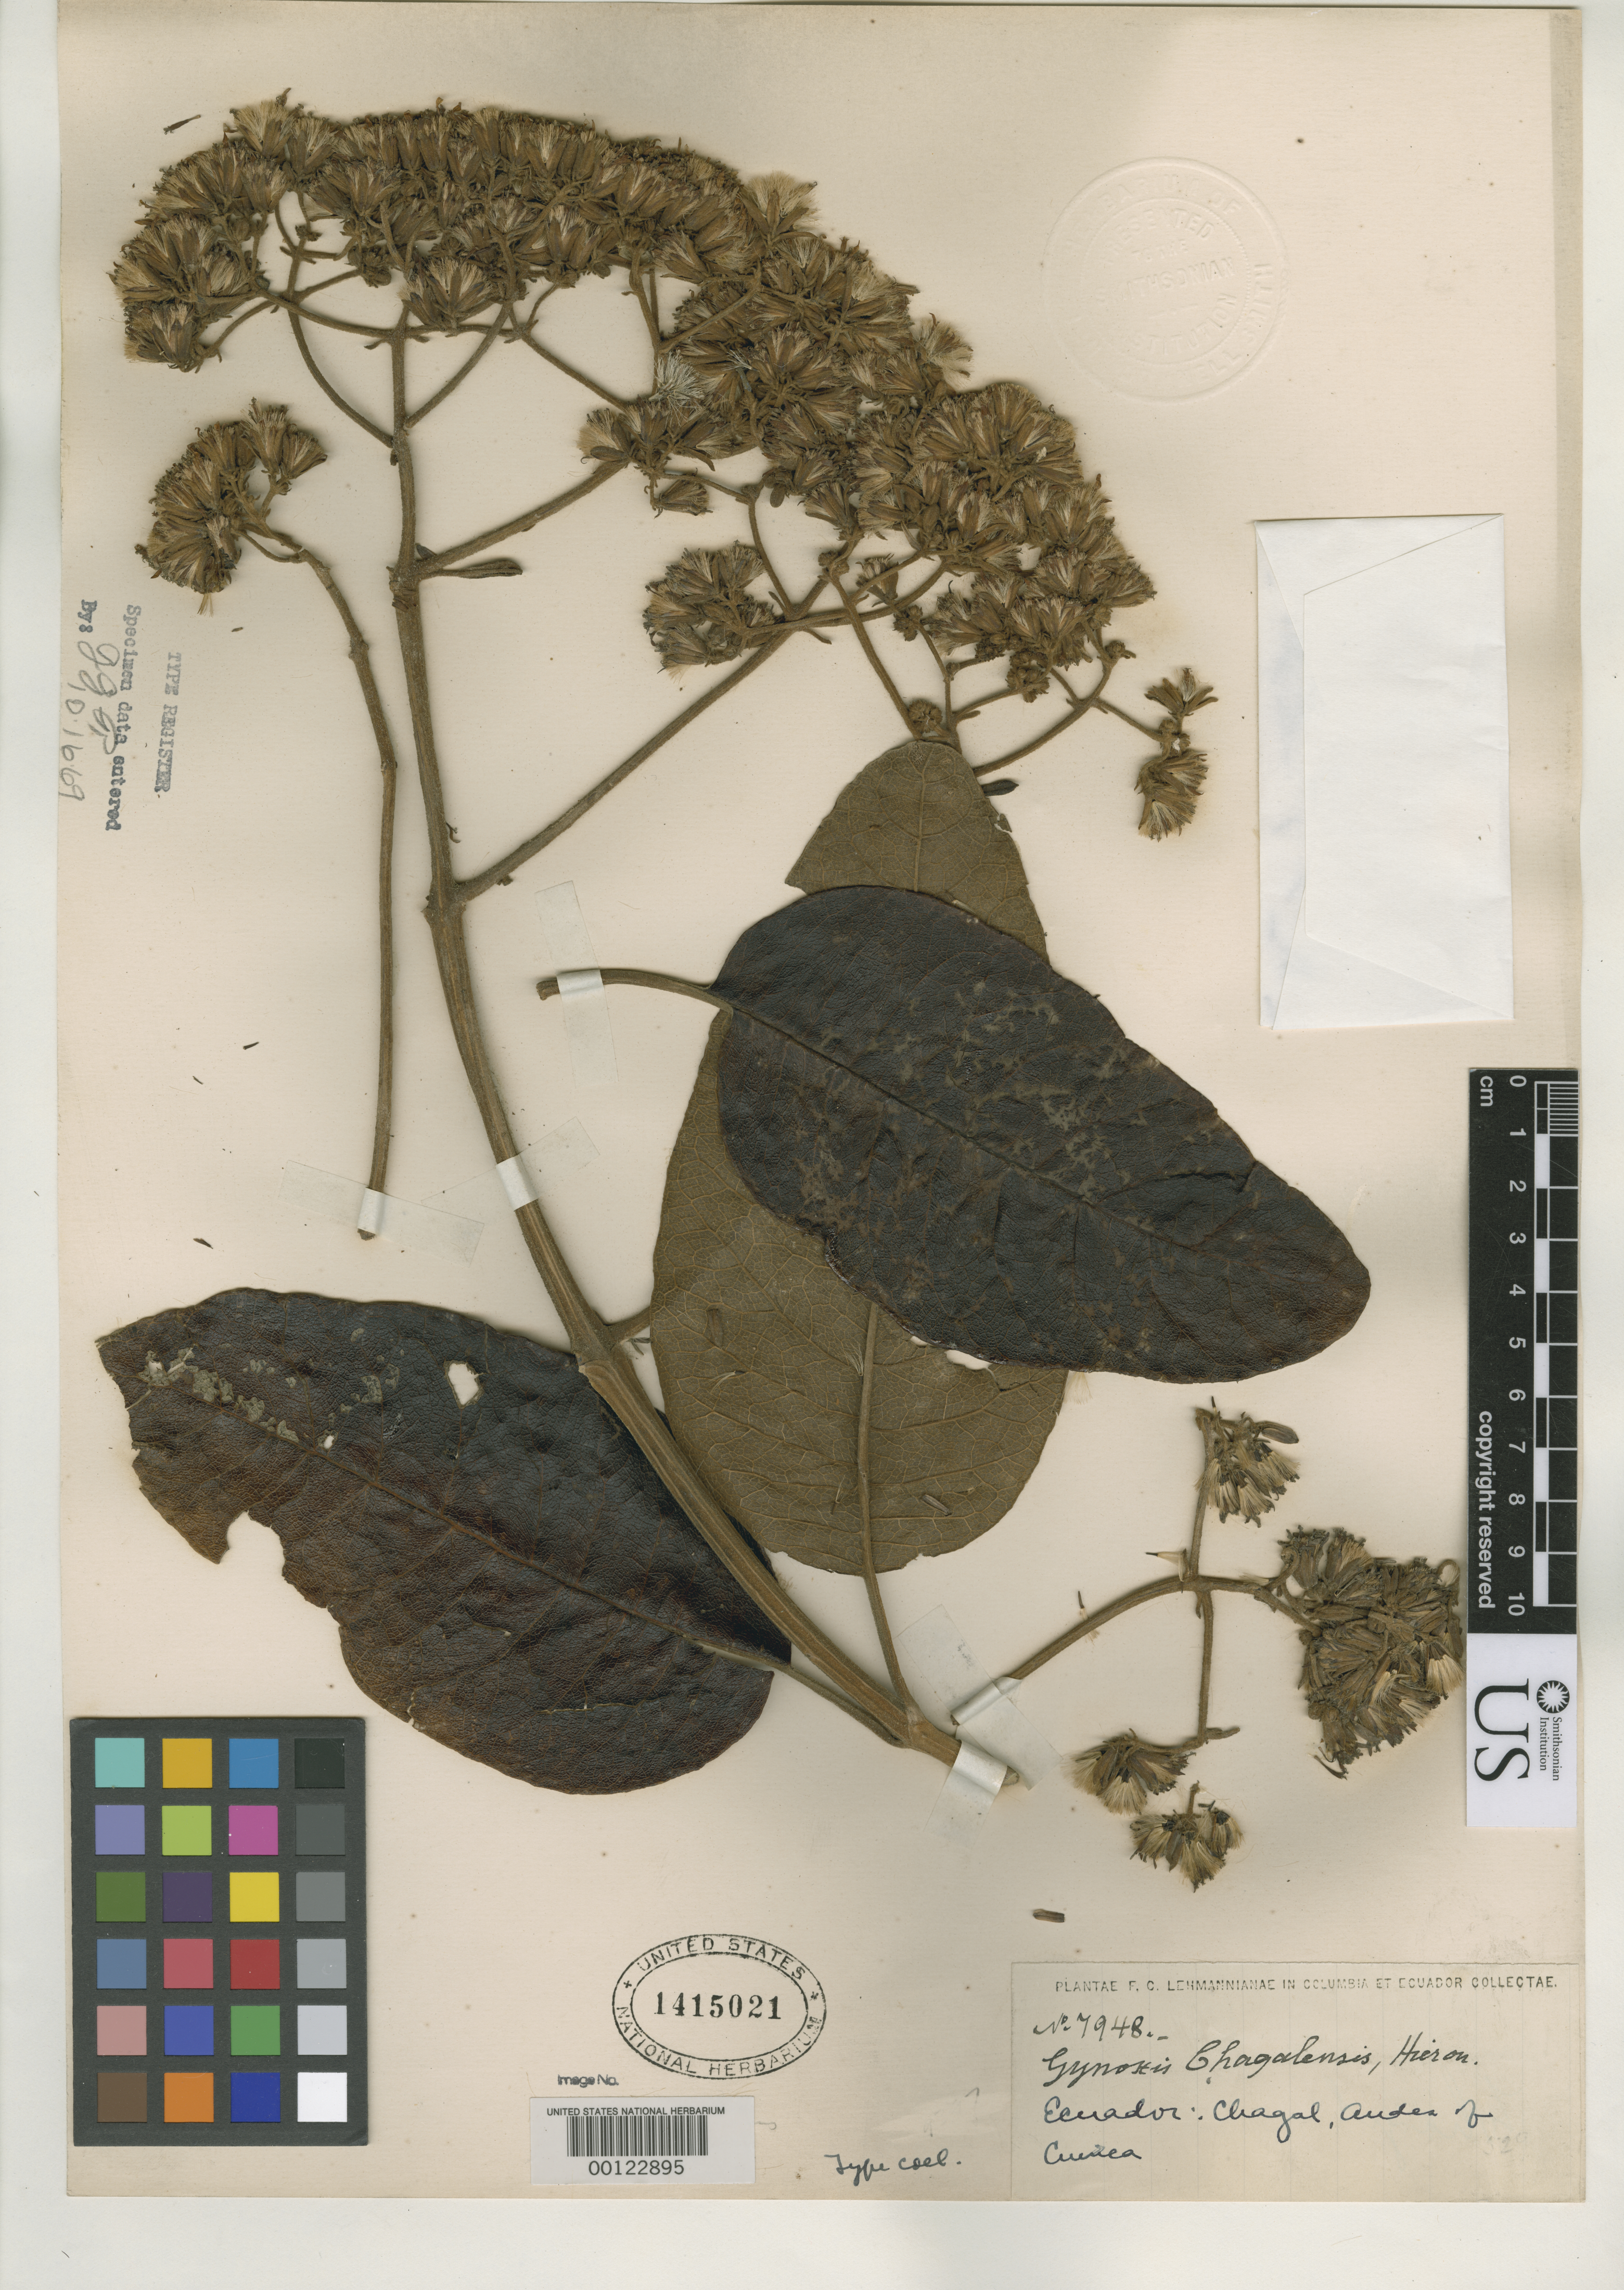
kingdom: Plantae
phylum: Tracheophyta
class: Magnoliopsida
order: Asterales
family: Asteraceae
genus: Gynoxys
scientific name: Gynoxys chagalensis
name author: Hieron.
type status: Isotype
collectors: F. C. Lehmann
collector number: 7948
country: Ecuador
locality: Chagal.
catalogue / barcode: US 1415021